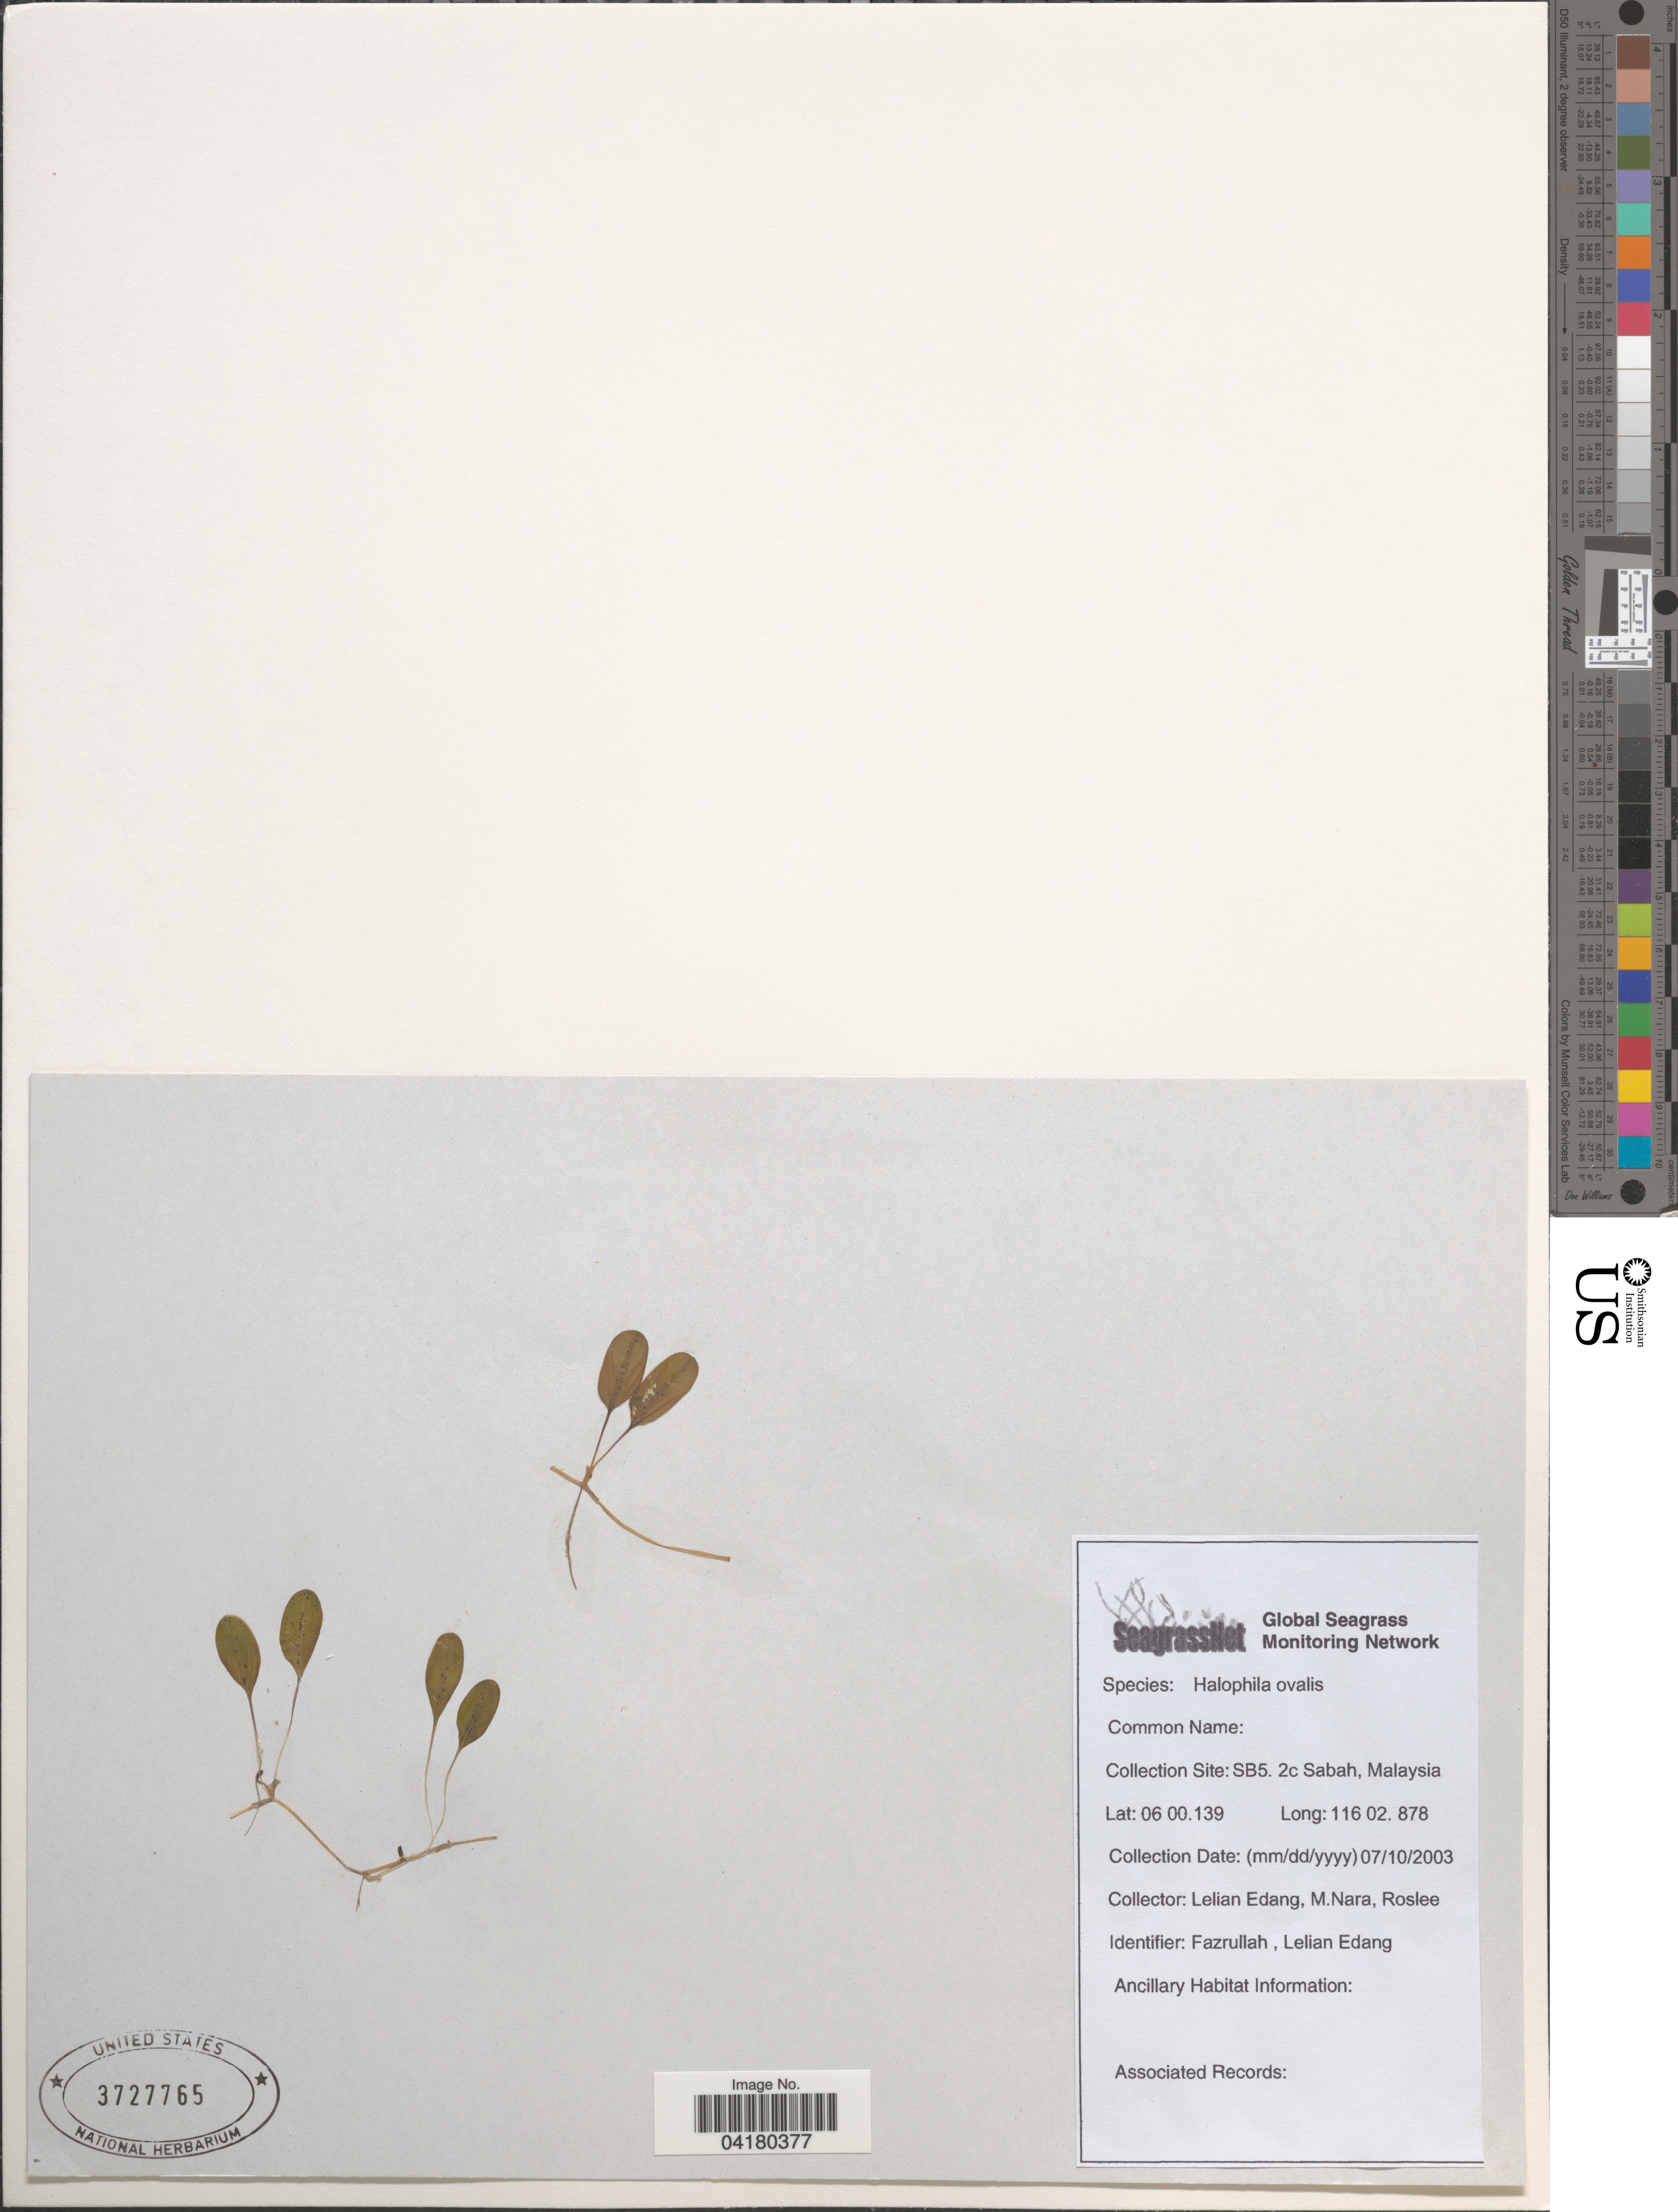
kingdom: Plantae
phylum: Tracheophyta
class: Liliopsida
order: Alismatales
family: Hydrocharitaceae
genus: Halophila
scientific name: Halophila ovalis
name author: (R. Br.) Hook. f.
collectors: L. Edang, M. Nara & Roslee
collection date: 2003-07-10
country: Malaysia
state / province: Sabah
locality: SB5 .2c.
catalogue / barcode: US 3727765